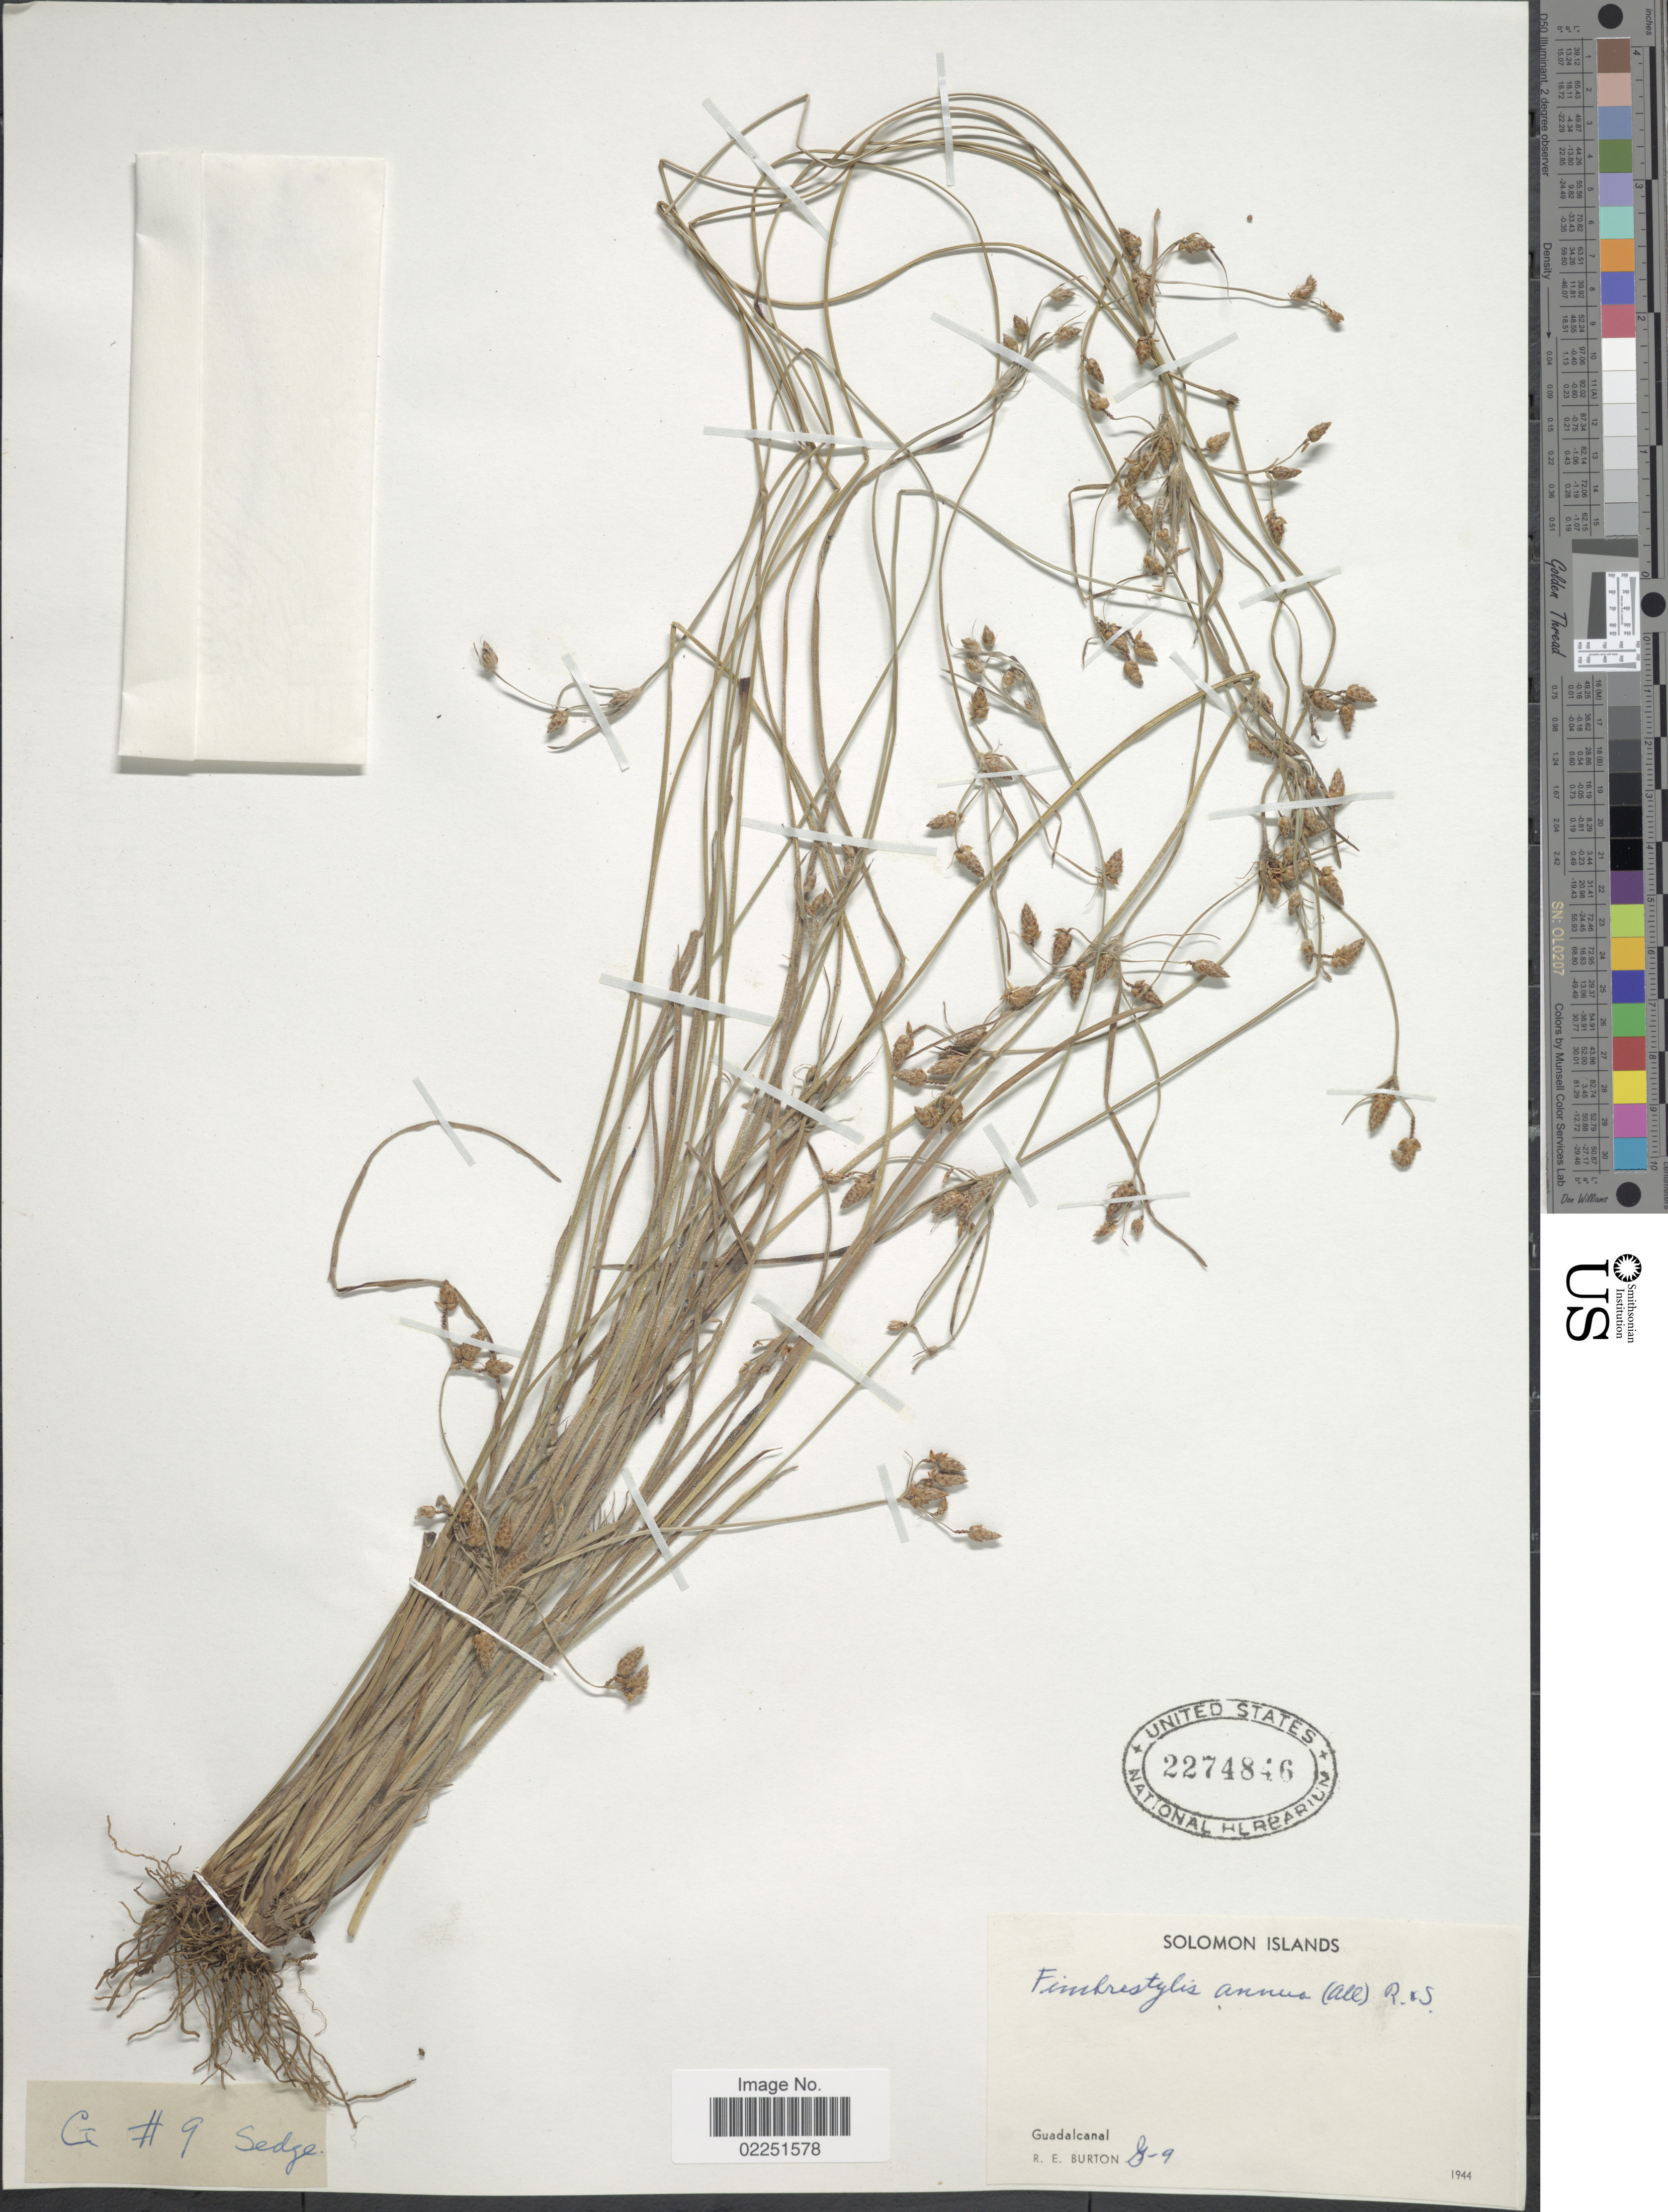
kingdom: Plantae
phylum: Tracheophyta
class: Liliopsida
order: Poales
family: Cyperaceae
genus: Fimbristylis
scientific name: Fimbristylis annua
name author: (All.) Roem. & Schult.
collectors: R. Burton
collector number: G-9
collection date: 1944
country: Solomon Islands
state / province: Solomon Islands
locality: Guadalcanal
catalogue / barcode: US 2274846